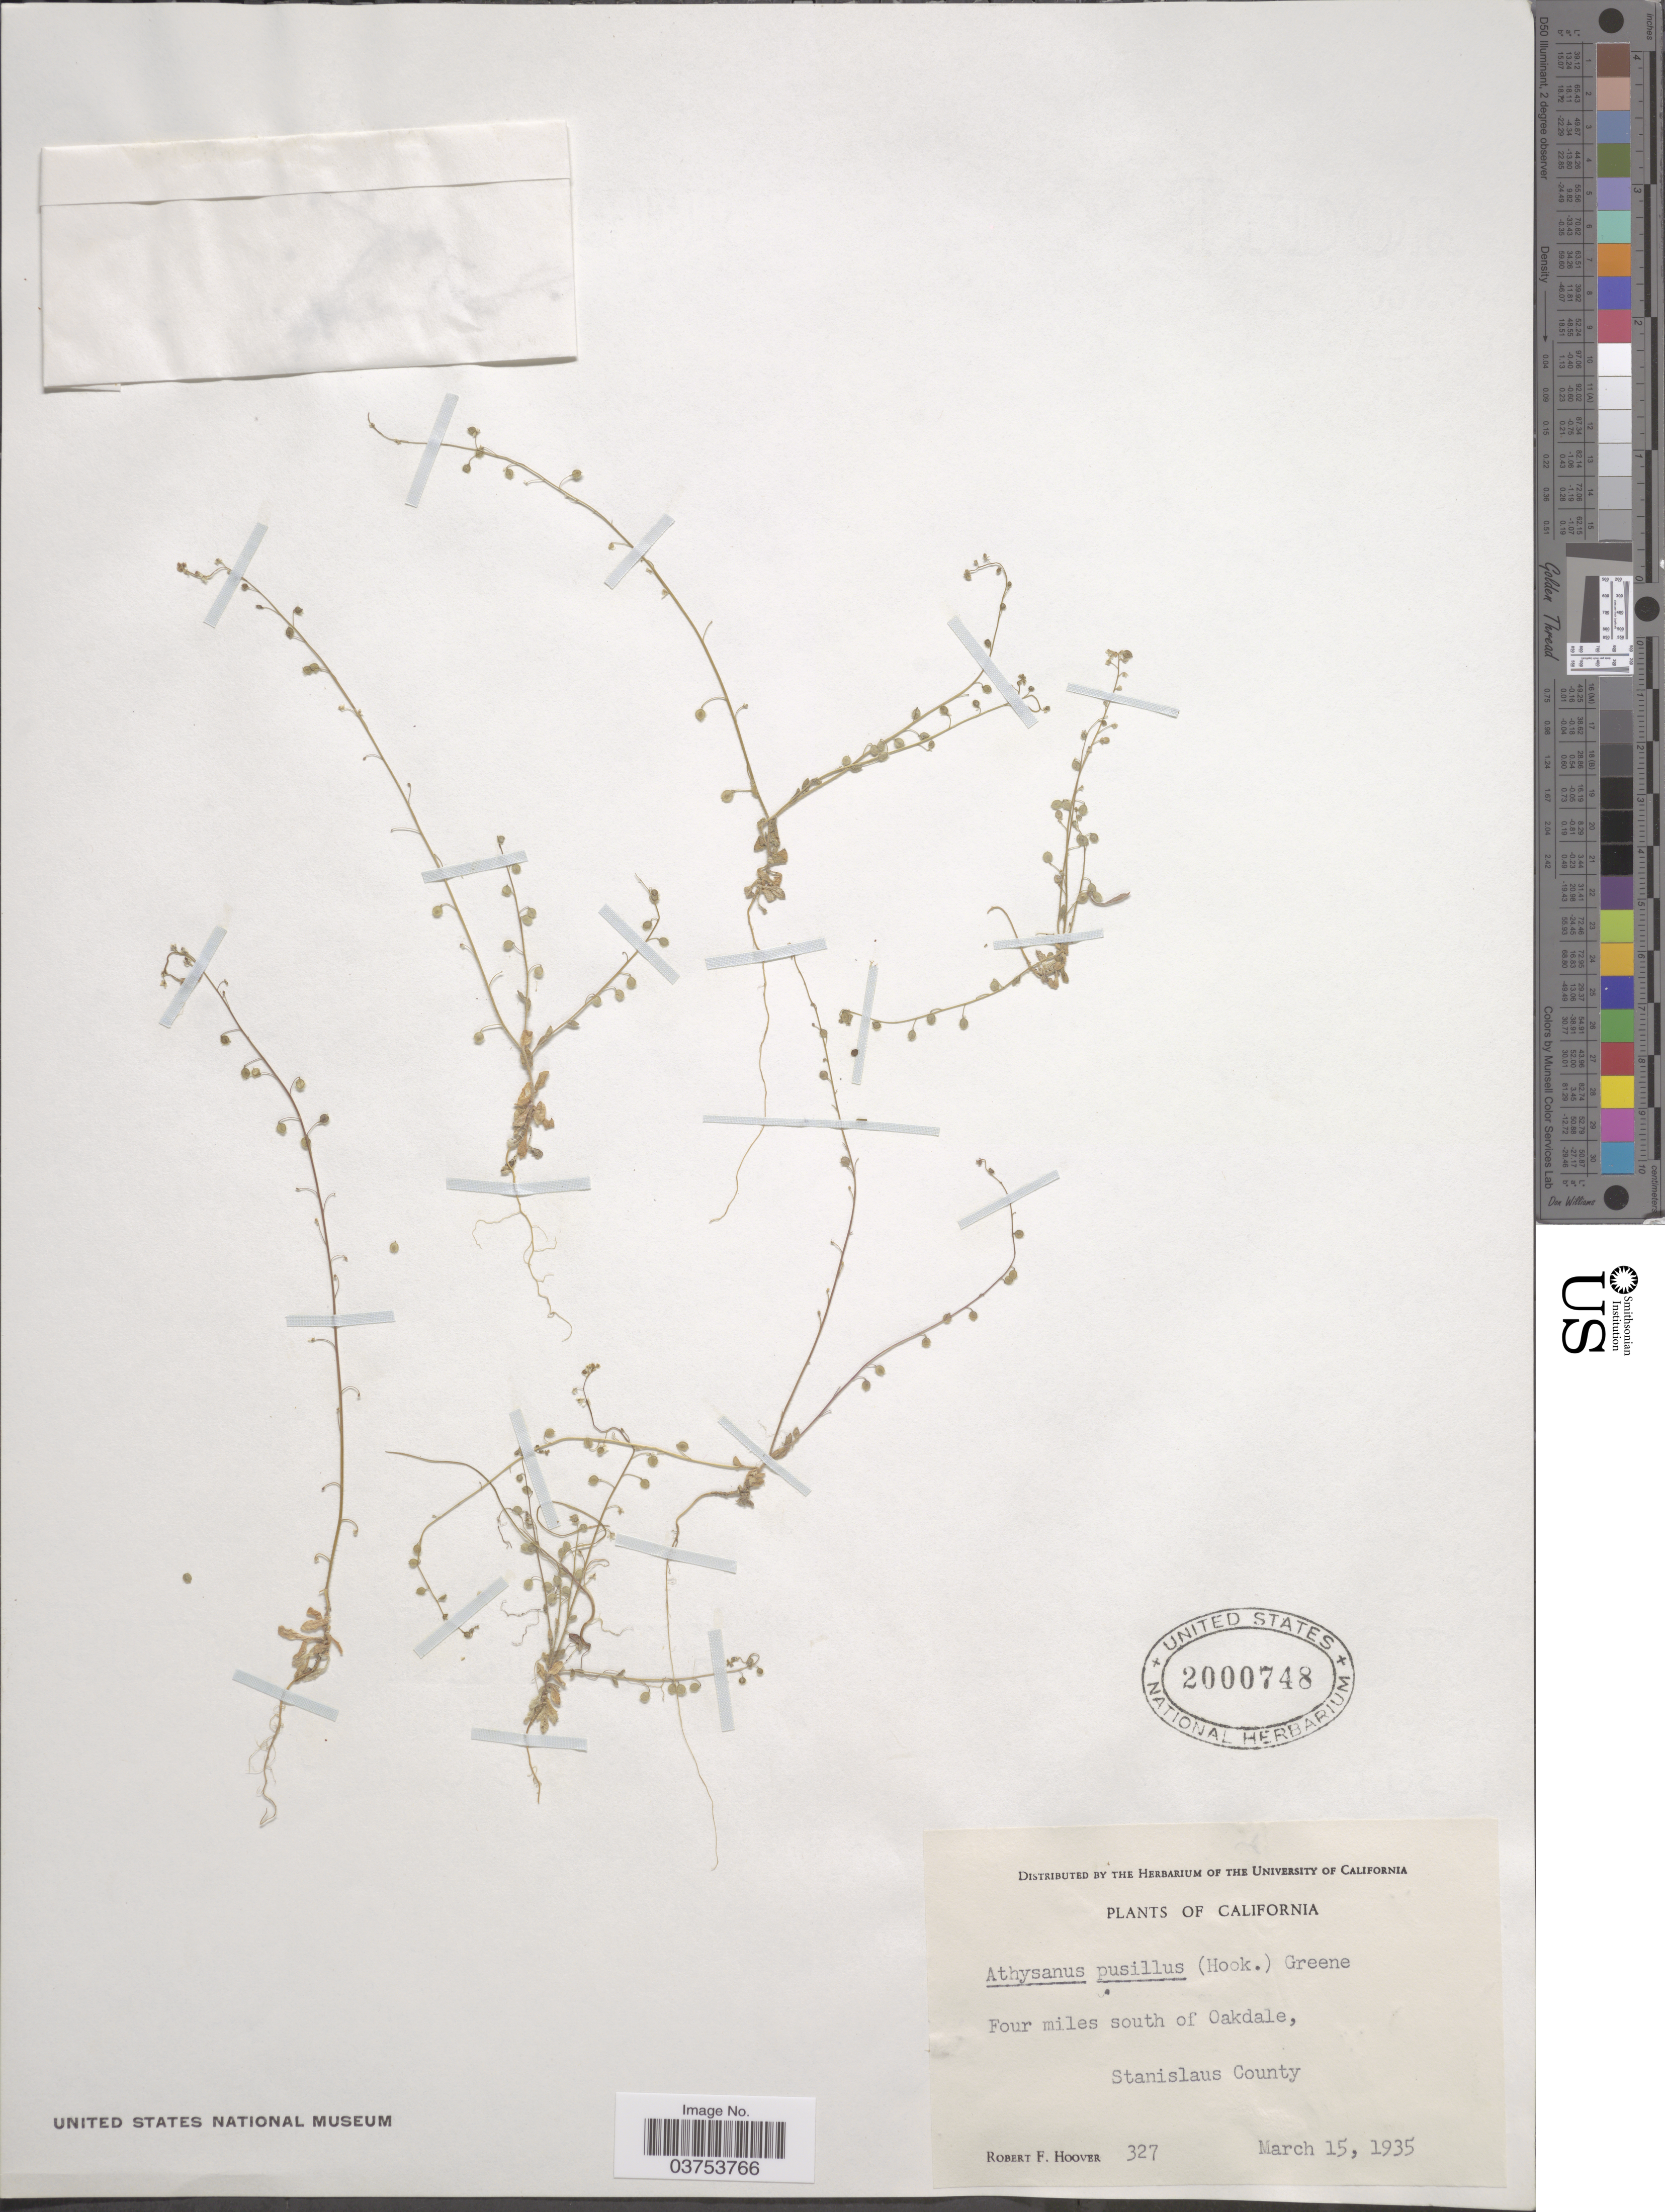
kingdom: Plantae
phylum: Tracheophyta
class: Magnoliopsida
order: Brassicales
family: Brassicaceae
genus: Athysanus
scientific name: Athysanus pusillus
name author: (Hook.) Greene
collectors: R. F. Hoover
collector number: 327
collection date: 1935-03-15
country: United States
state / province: California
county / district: Stanislaus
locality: Four miles south of Oakdale, Stanislaus County.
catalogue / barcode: US 2000748